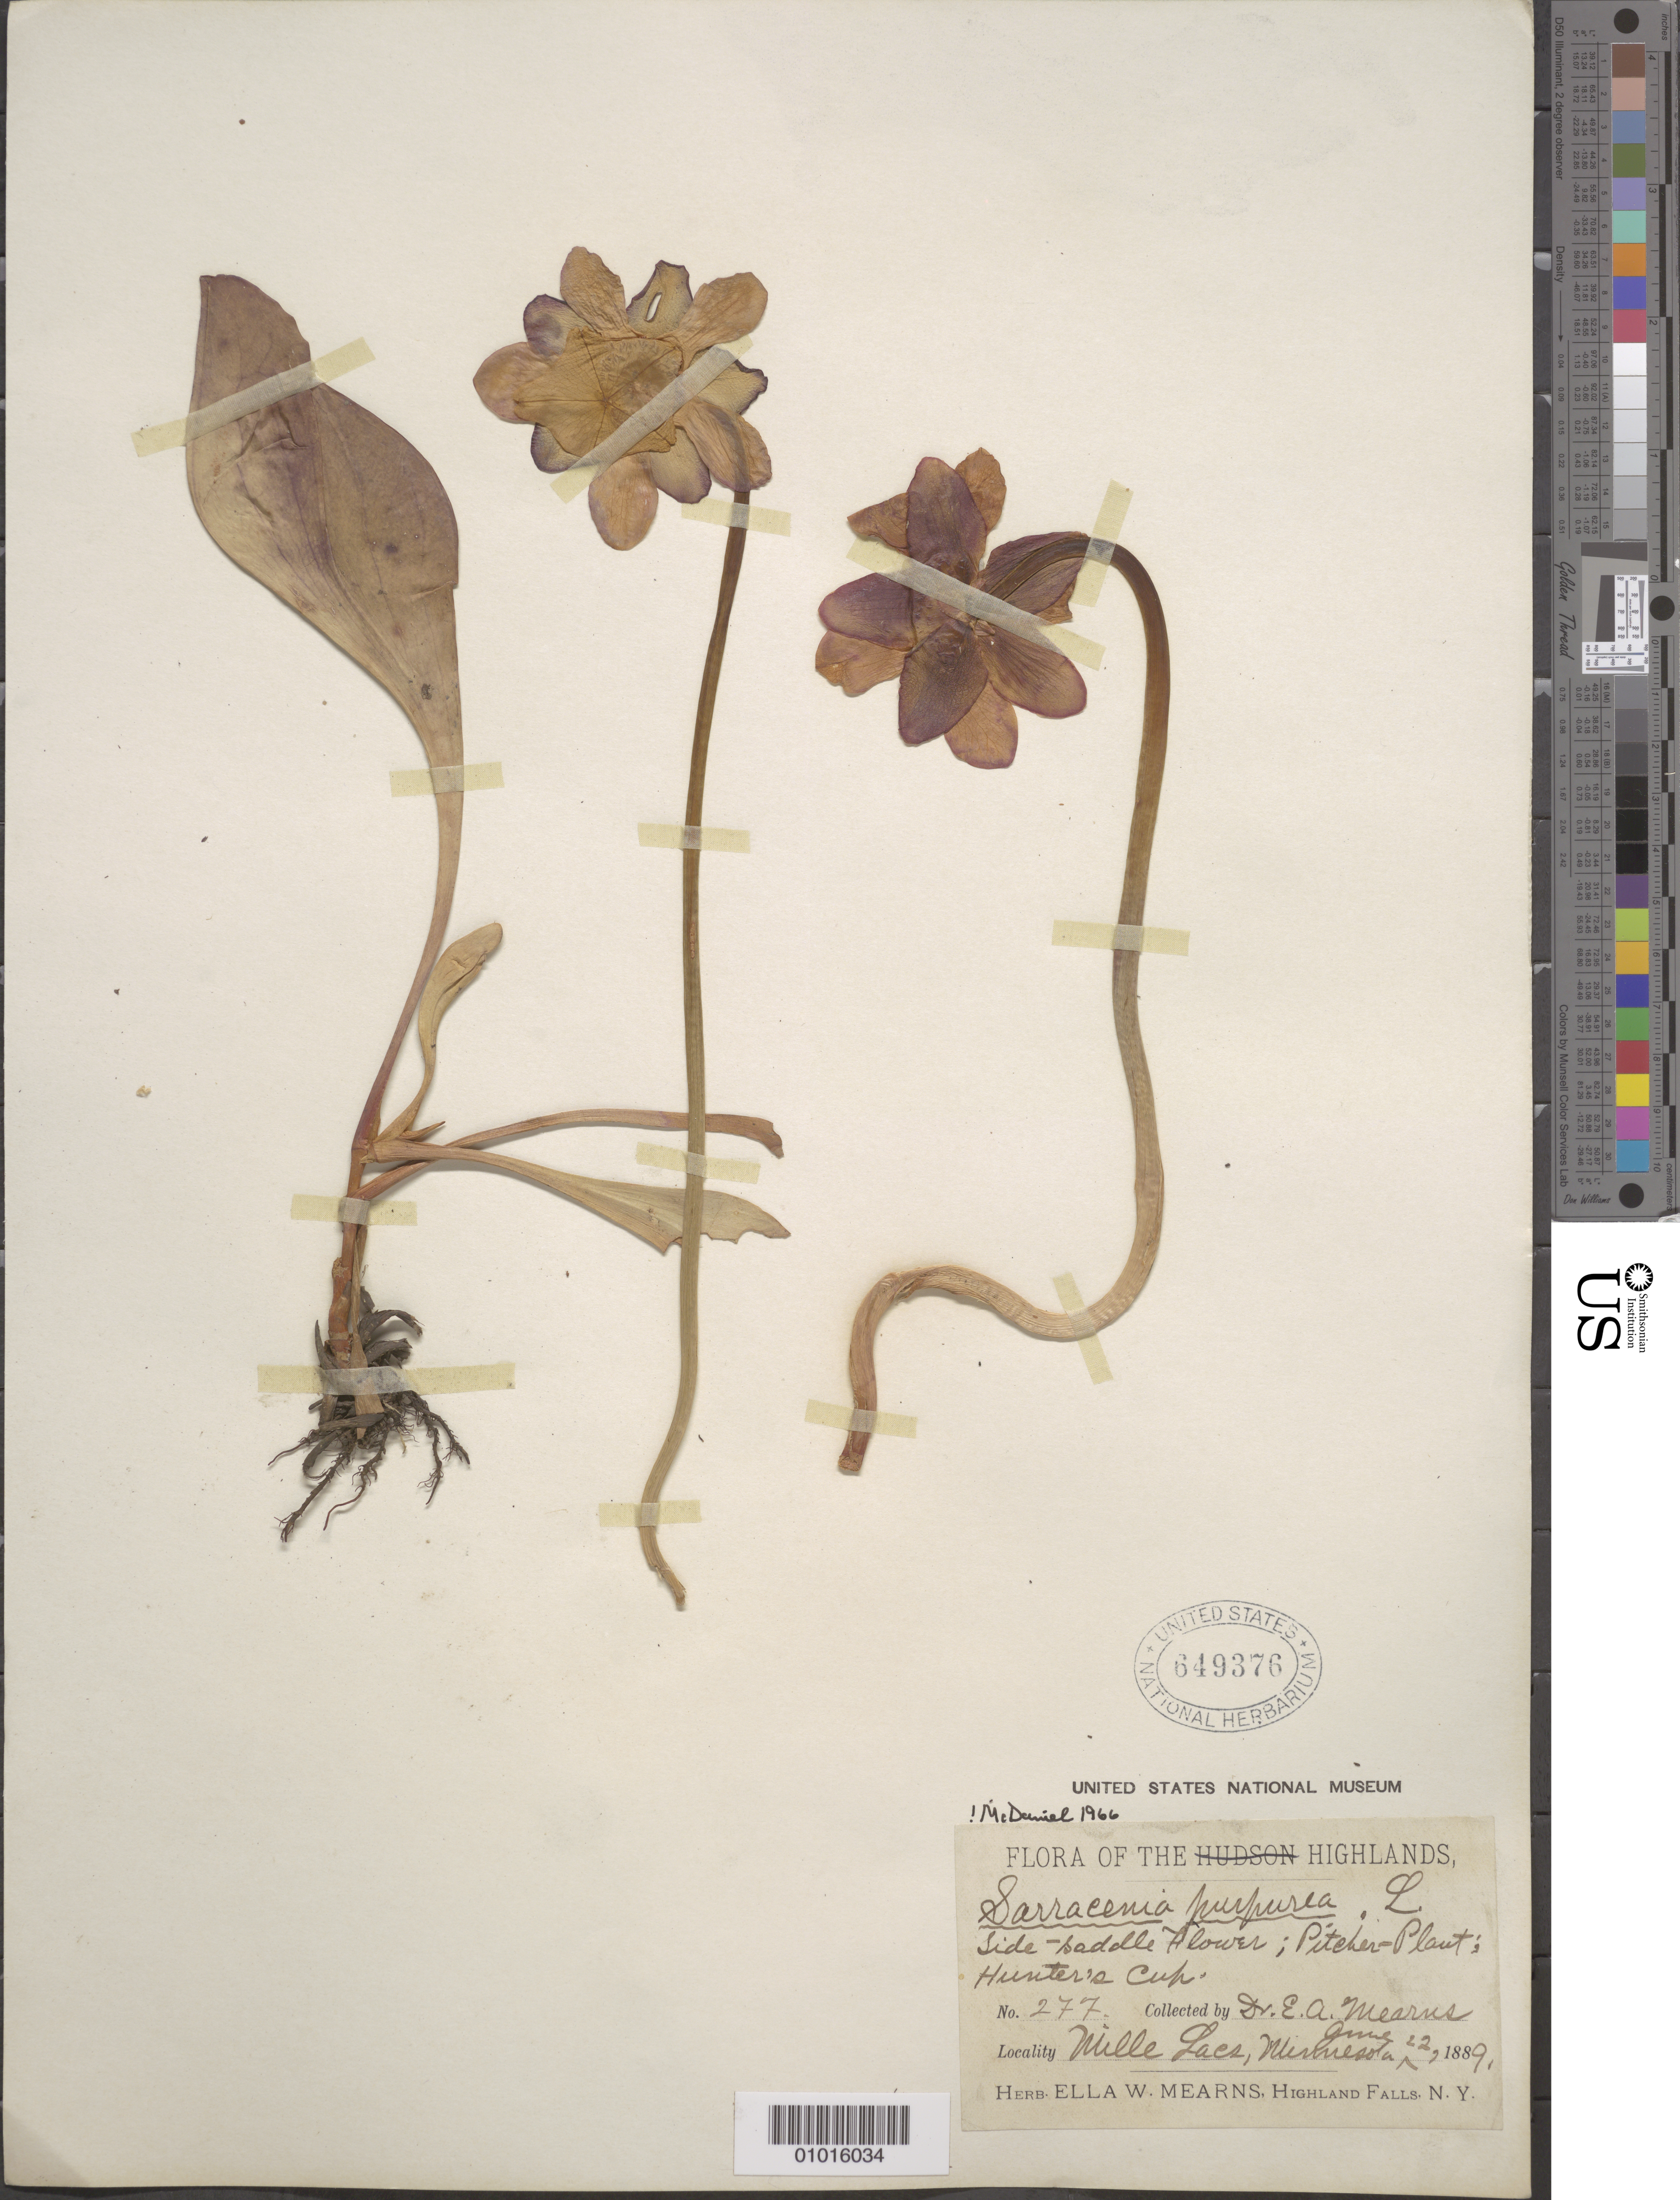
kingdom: Plantae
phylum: Tracheophyta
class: Magnoliopsida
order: Ericales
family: Sarraceniaceae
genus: Sarracenia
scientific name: Sarracenia purpurea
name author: L.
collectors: E. A. Mearns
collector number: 277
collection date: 1889-06-22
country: United States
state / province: Minnesota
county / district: Mille Lacs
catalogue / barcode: US 649376